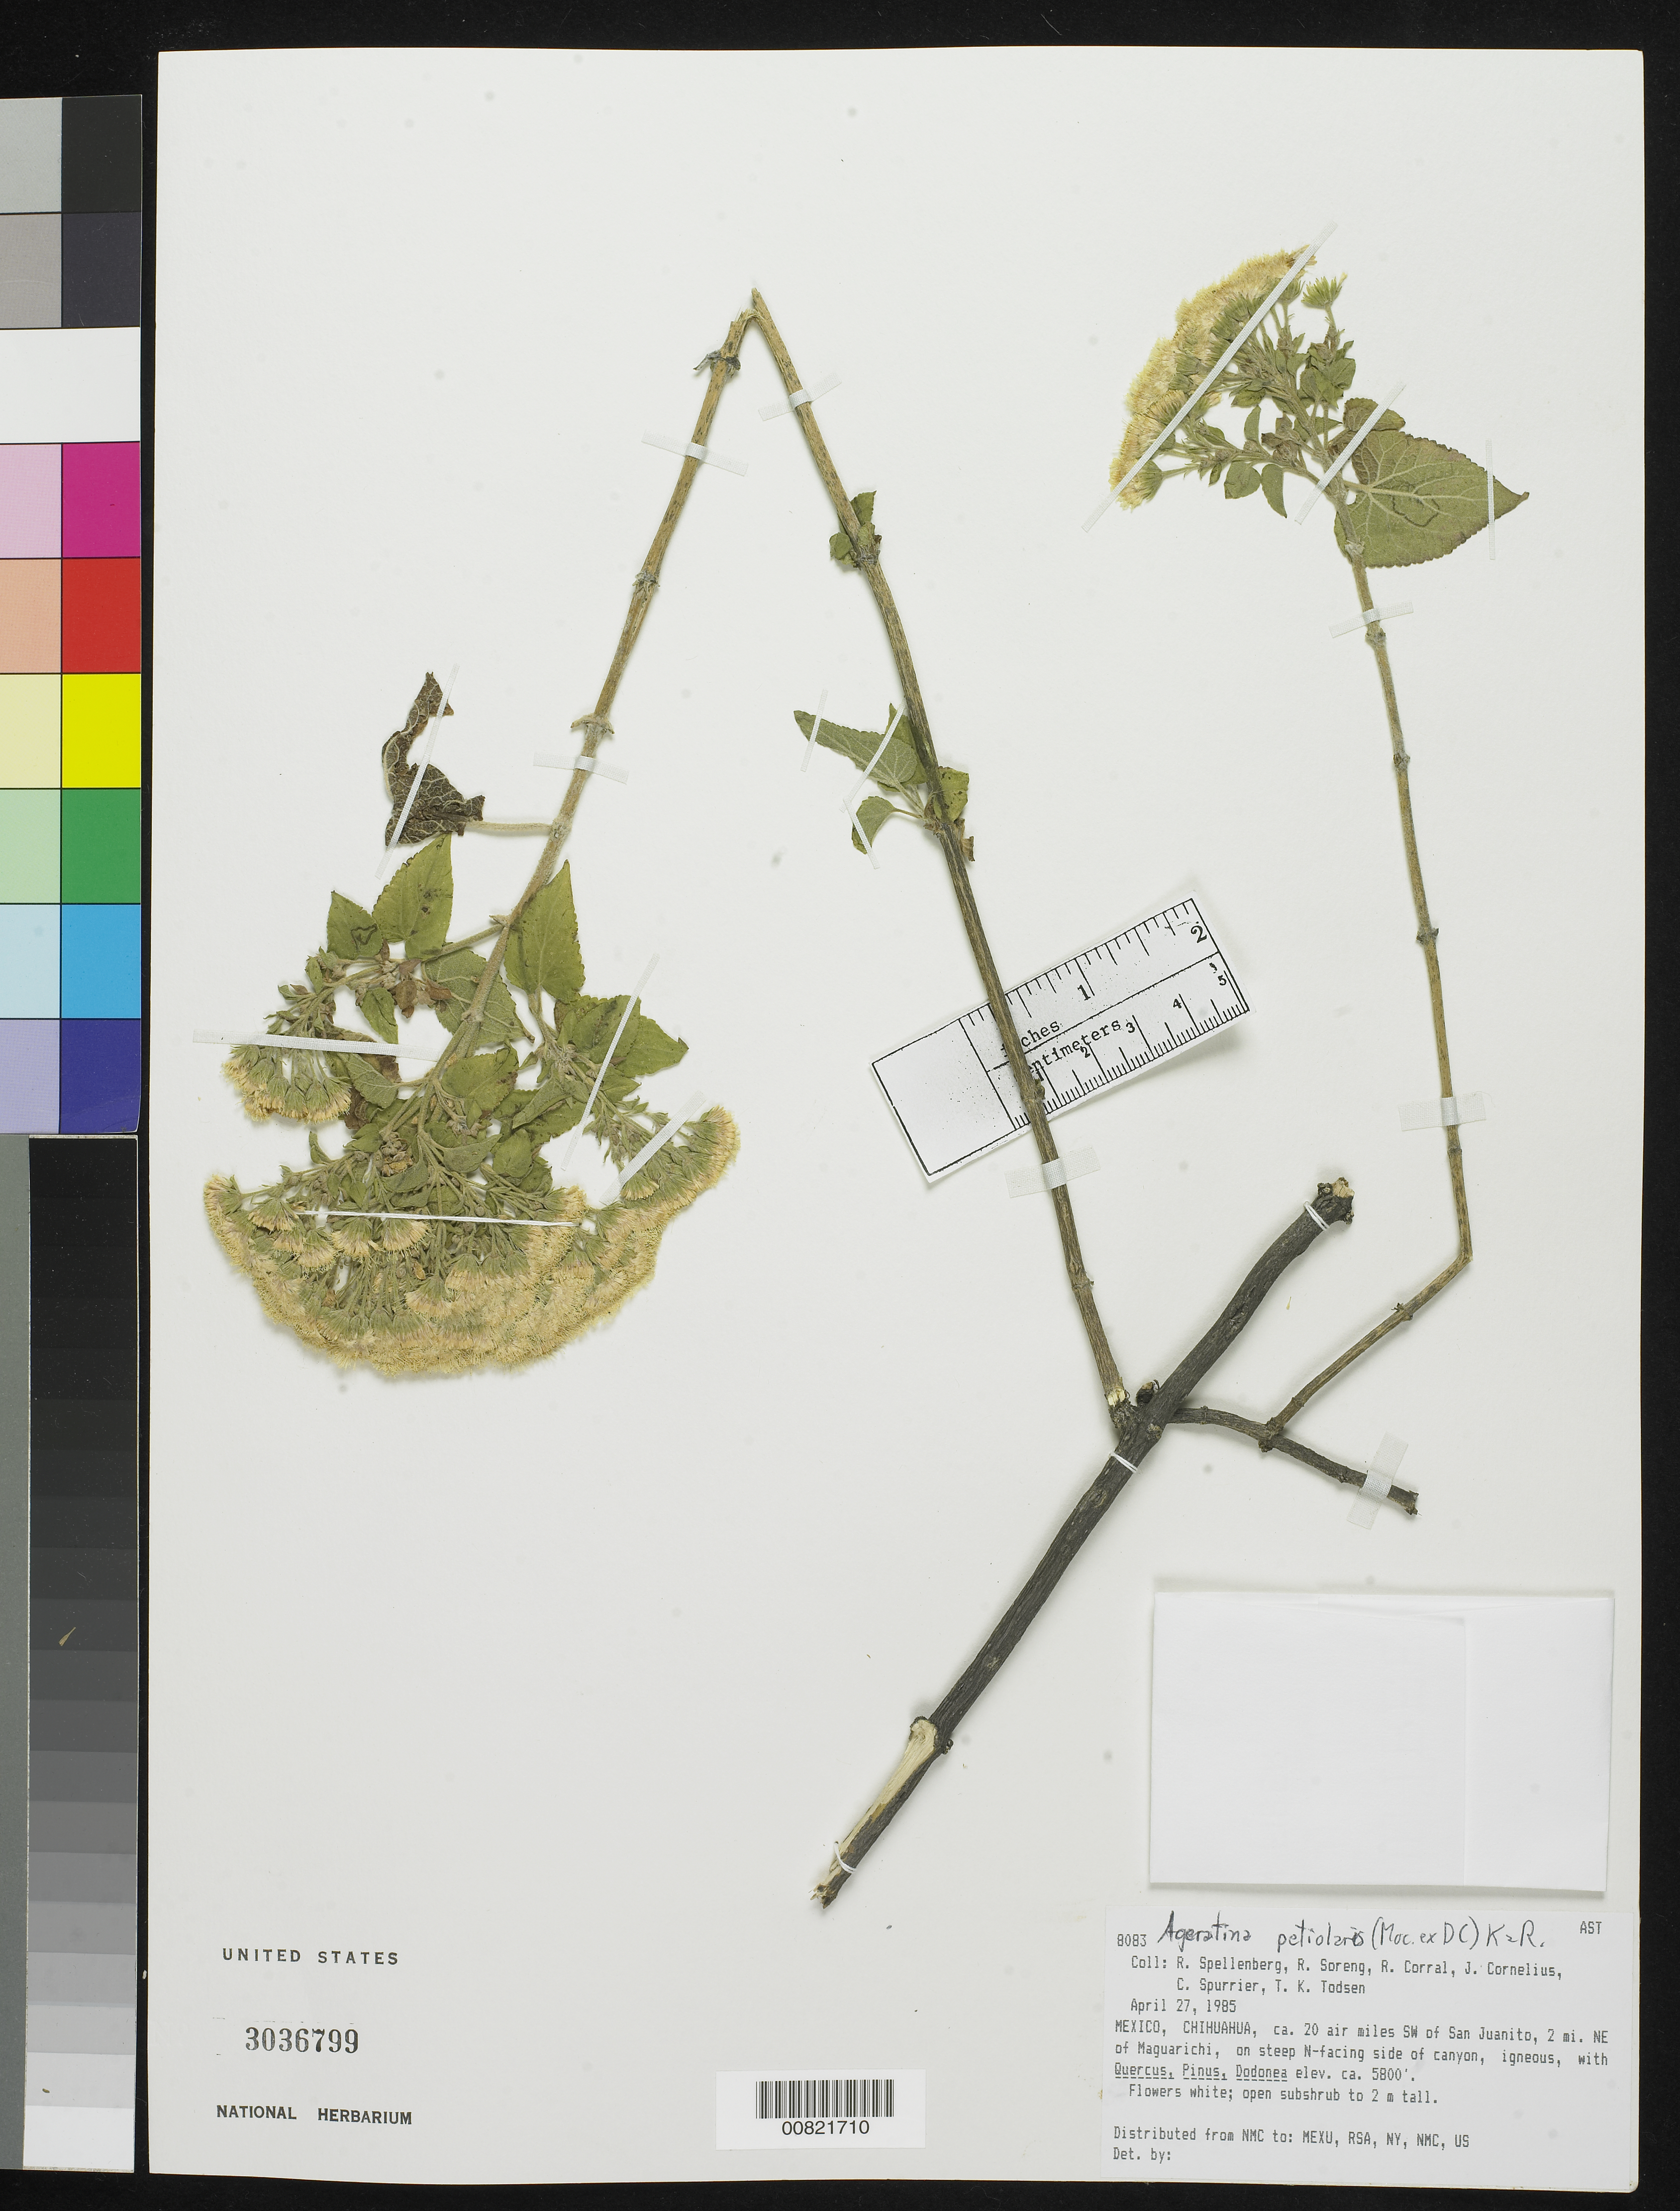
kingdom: Plantae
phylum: Tracheophyta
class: Magnoliopsida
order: Asterales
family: Asteraceae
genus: Ageratina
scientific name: Ageratina petiolaris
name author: (Moc. & Sessé ex DC.) R.M. King & H. Rob.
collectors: R. W. Spellenberg, R. J. Soreng, R. Corral, Cornelius, J., C. Spurrier & T. K. Todsen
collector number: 8083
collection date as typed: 27 Apr 1985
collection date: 1985-04-27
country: Mexico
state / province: Chihuahua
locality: ca. 20 air miles SW of San Juanito, 2 mi. NE of Maguarichi, on steep N-facing side of Canyon.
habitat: Igneous, with Quercus, Pinus, Dodonea.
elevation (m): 1768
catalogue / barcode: US 3036799